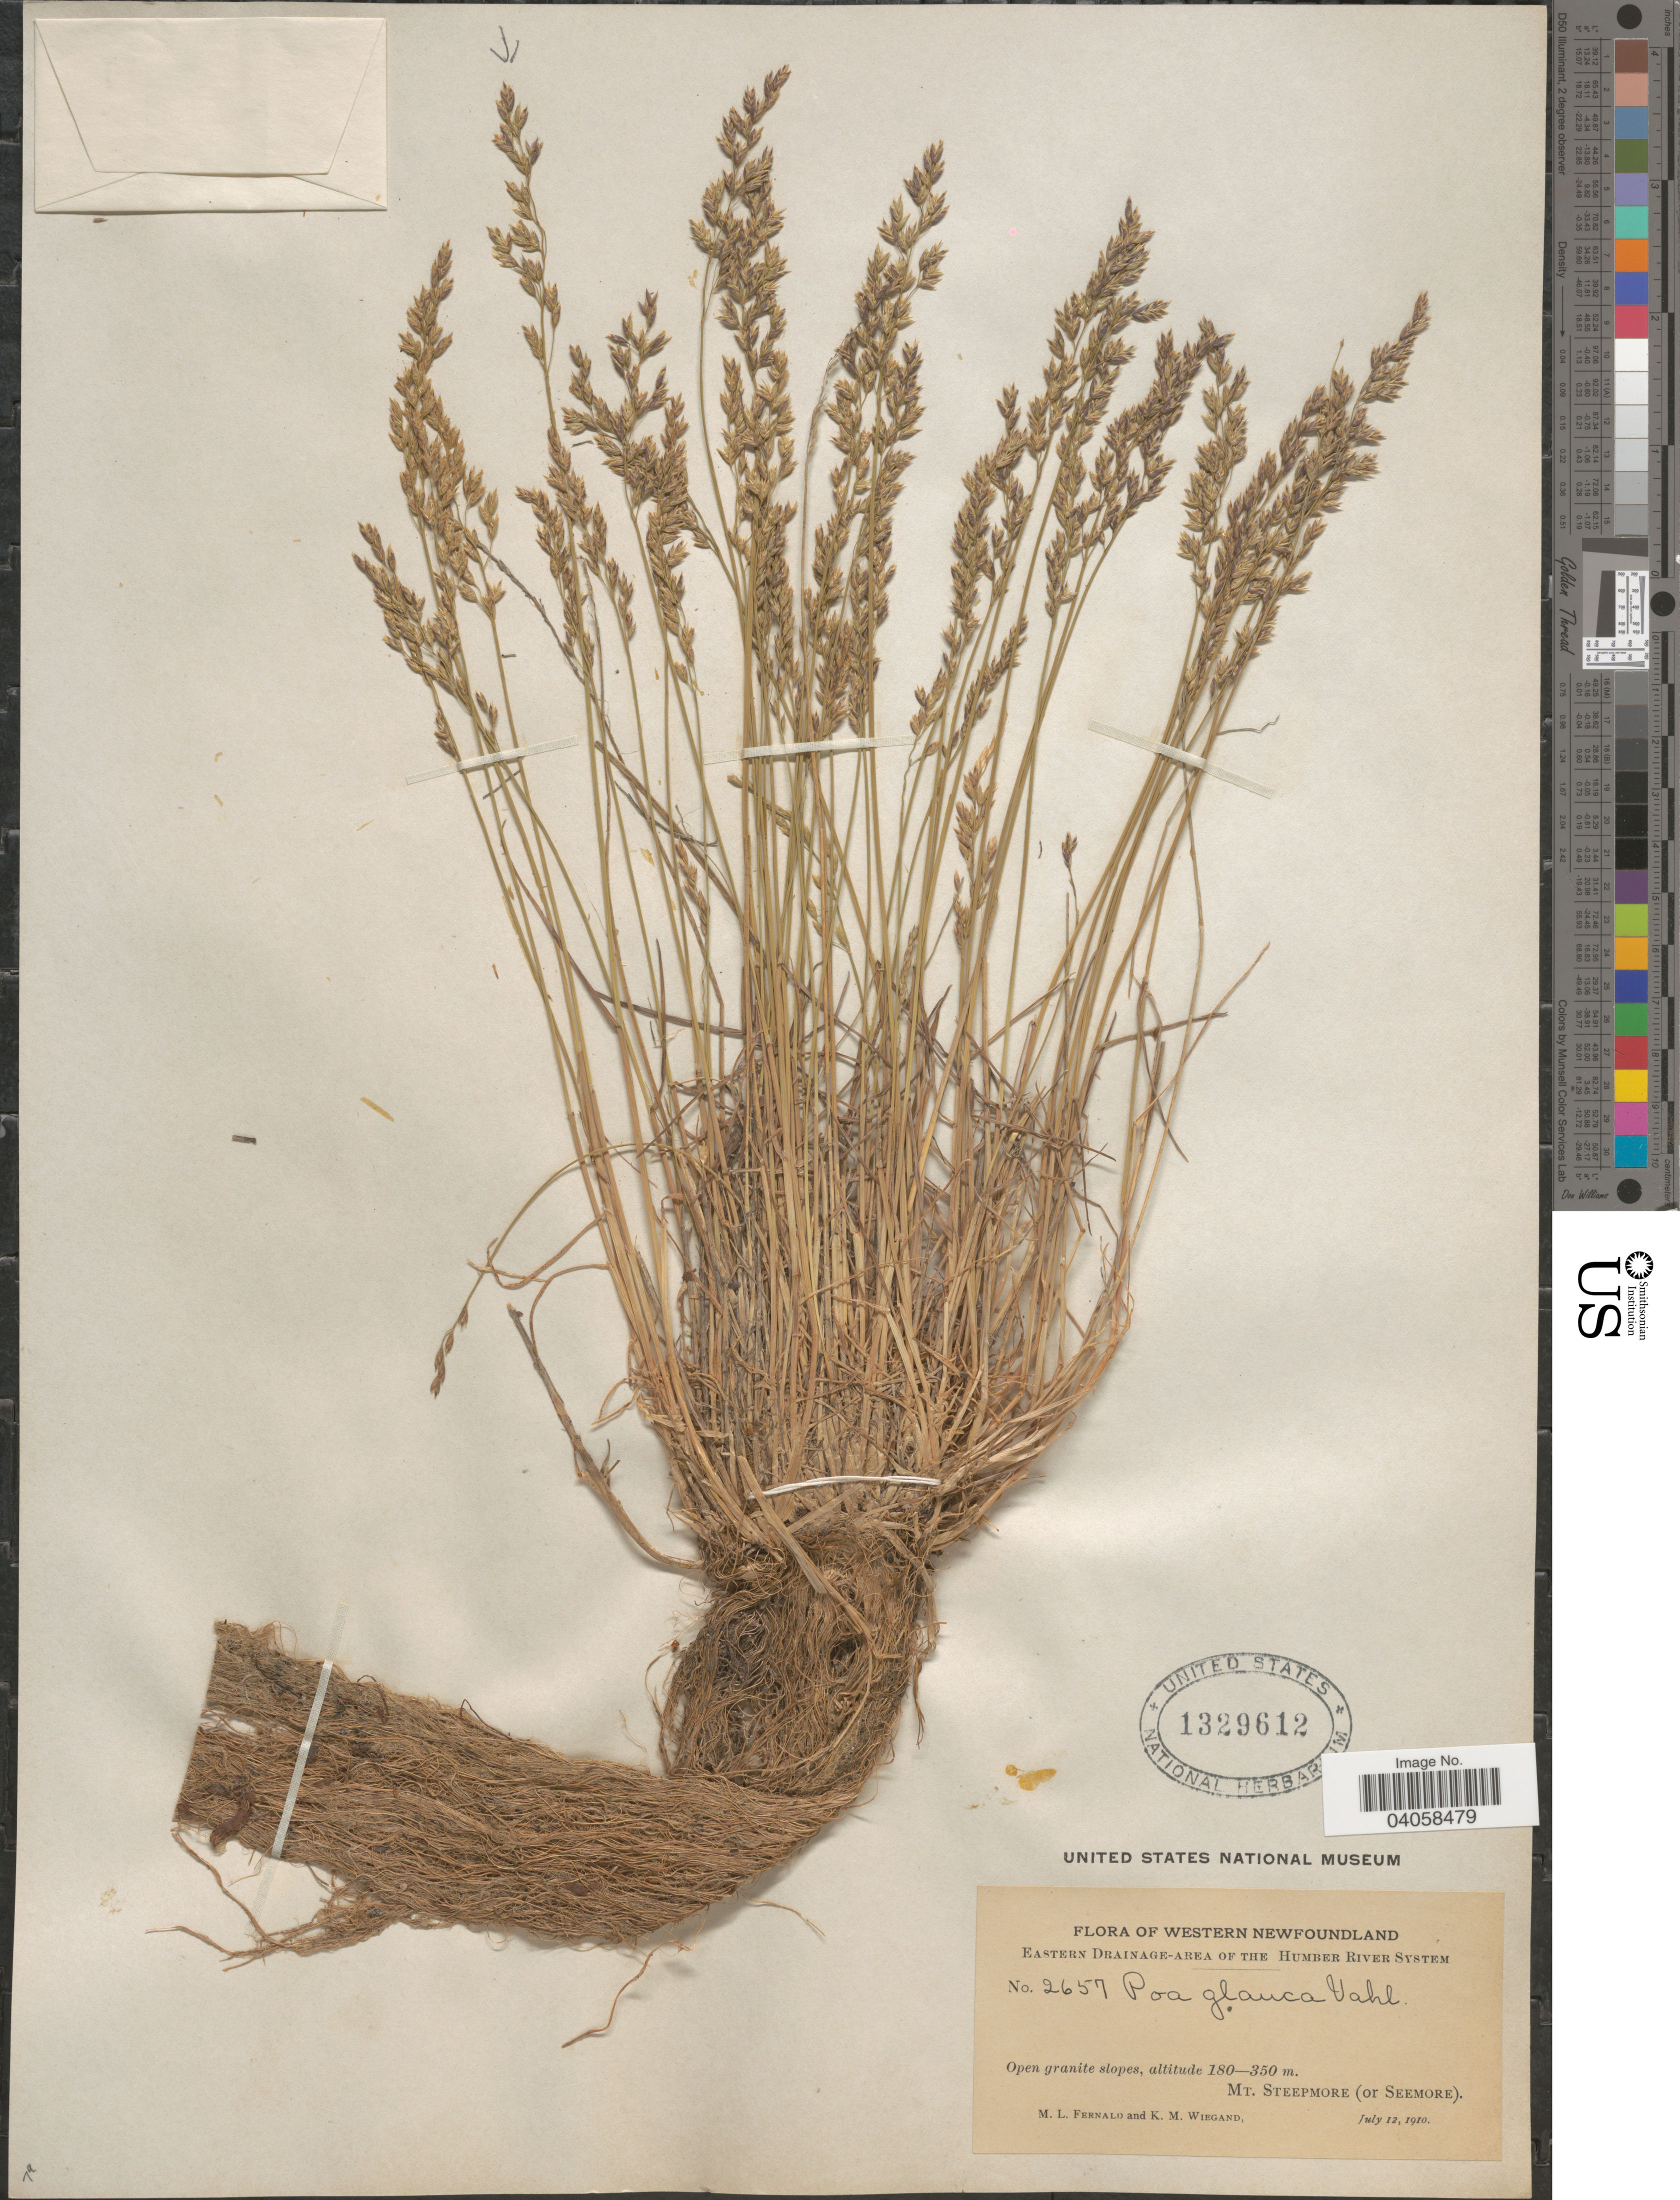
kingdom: Plantae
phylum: Tracheophyta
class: Liliopsida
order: Poales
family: Poaceae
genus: Poa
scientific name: Poa glauca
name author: Vahl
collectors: M. L. Fernald & K. M. Wiegand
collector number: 2657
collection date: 1910-07-12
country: Canada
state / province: Newfoundland and Labrador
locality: Western Newfoundland. Eastern drainage-area of the Humber River System. Mt. Steepmore (or Seemore).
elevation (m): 180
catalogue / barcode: US 1329612